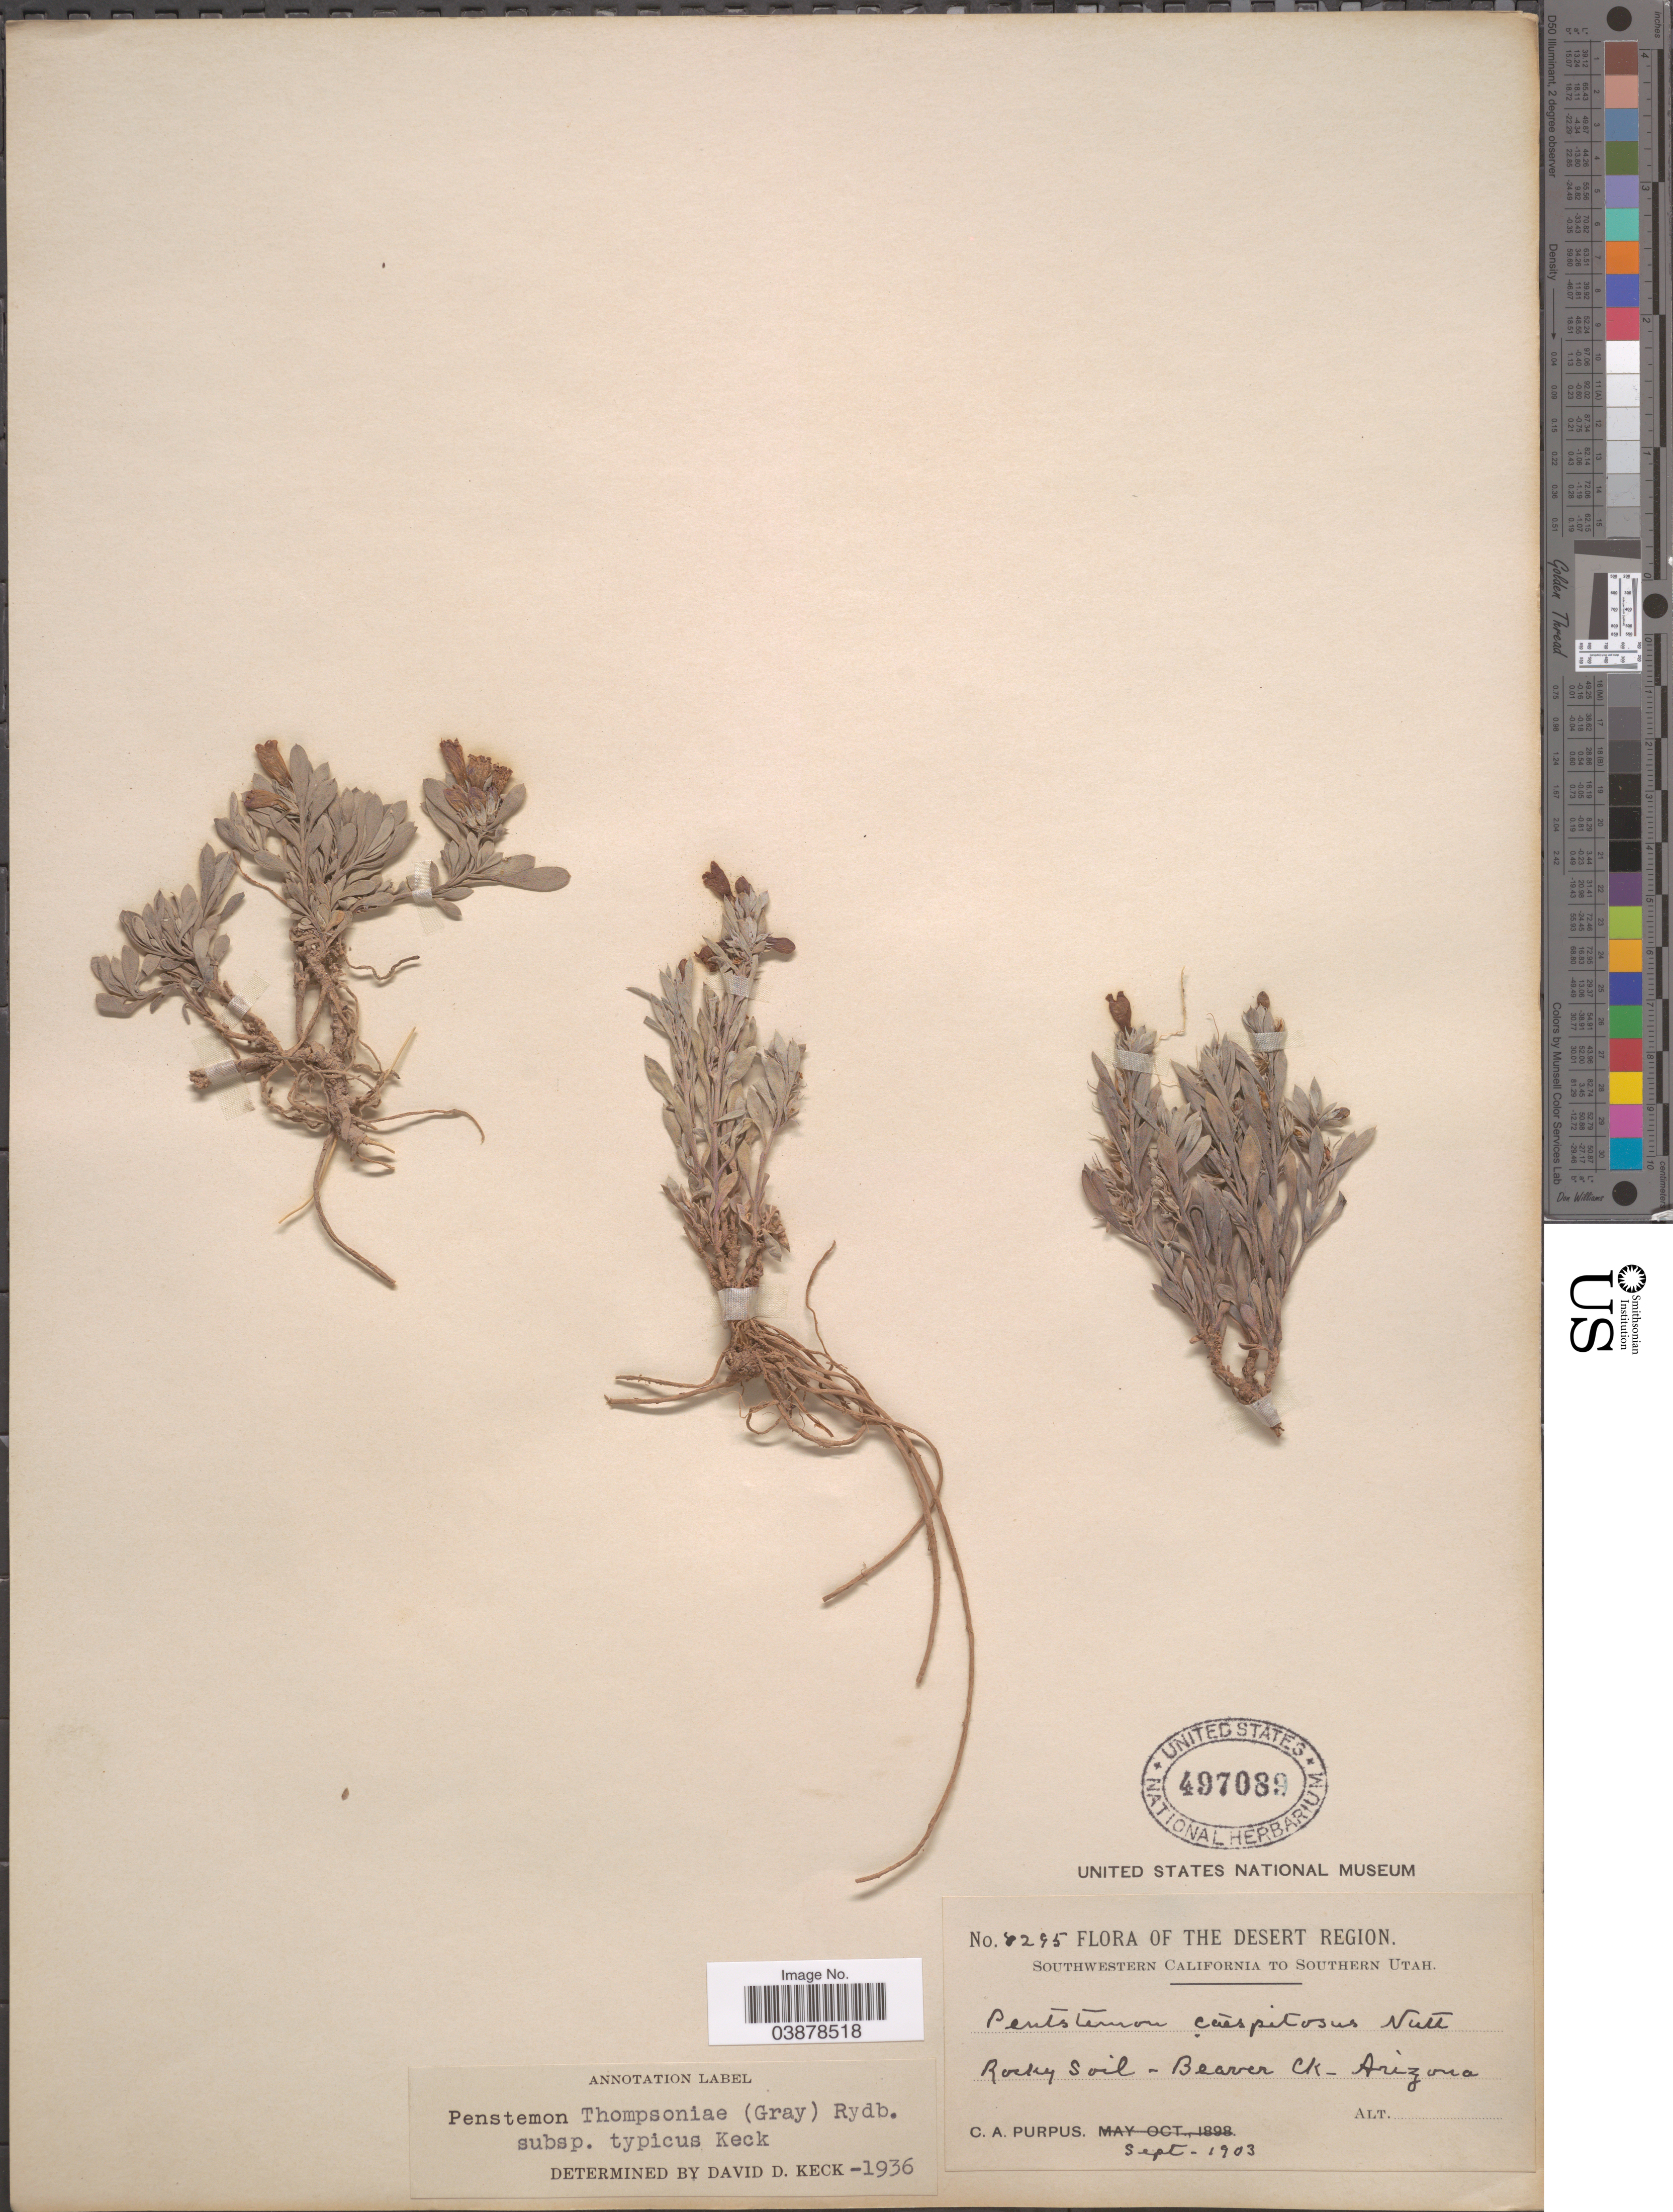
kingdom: Plantae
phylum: Tracheophyta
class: Magnoliopsida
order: Lamiales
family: Plantaginaceae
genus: Penstemon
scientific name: Penstemon thompsonaie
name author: (A. Gray) Rydb.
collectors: C. A. Purpus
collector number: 8295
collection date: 1903-09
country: United States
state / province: Arizona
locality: The Desert Region. Beaver Ck.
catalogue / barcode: US 497089